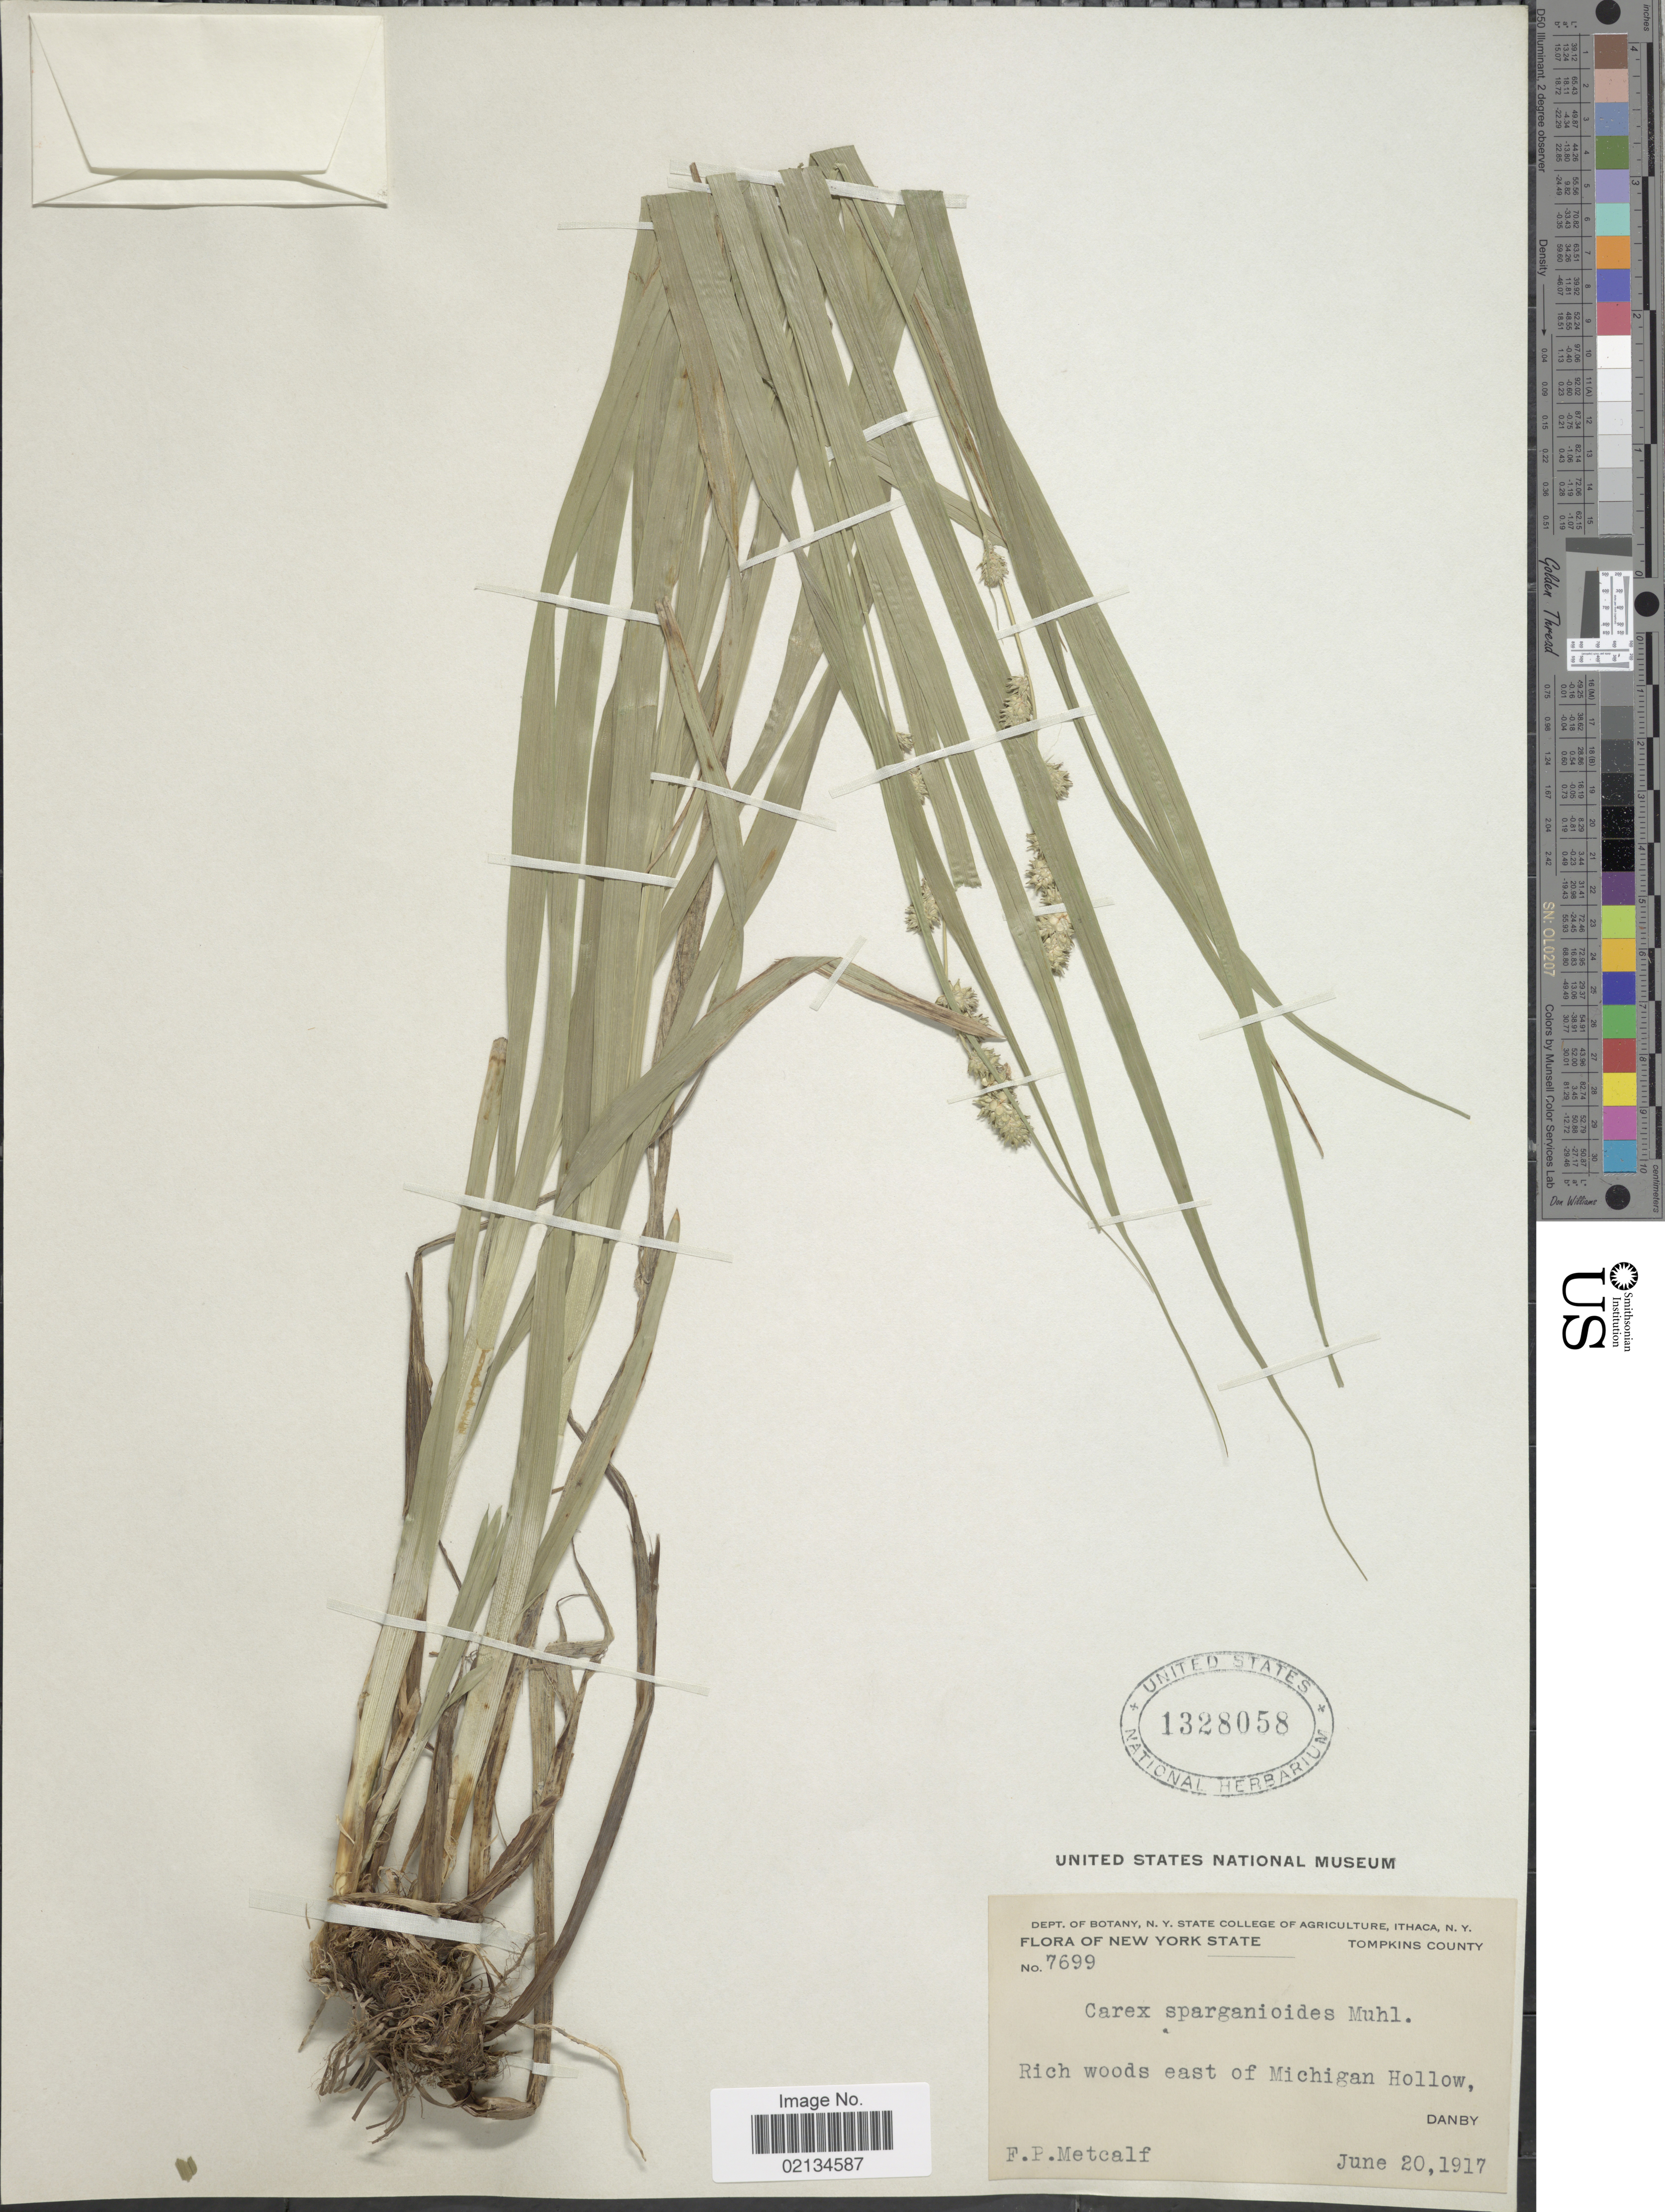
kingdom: Plantae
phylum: Tracheophyta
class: Liliopsida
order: Poales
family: Cyperaceae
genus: Carex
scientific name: Carex sparganioides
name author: Muhl. ex Willd.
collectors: F. Metcalf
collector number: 7699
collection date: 1917-06-20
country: United States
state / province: New York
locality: Tompkins County, rich woods east of Michigan Hollow, Danby.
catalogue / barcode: US 1328058